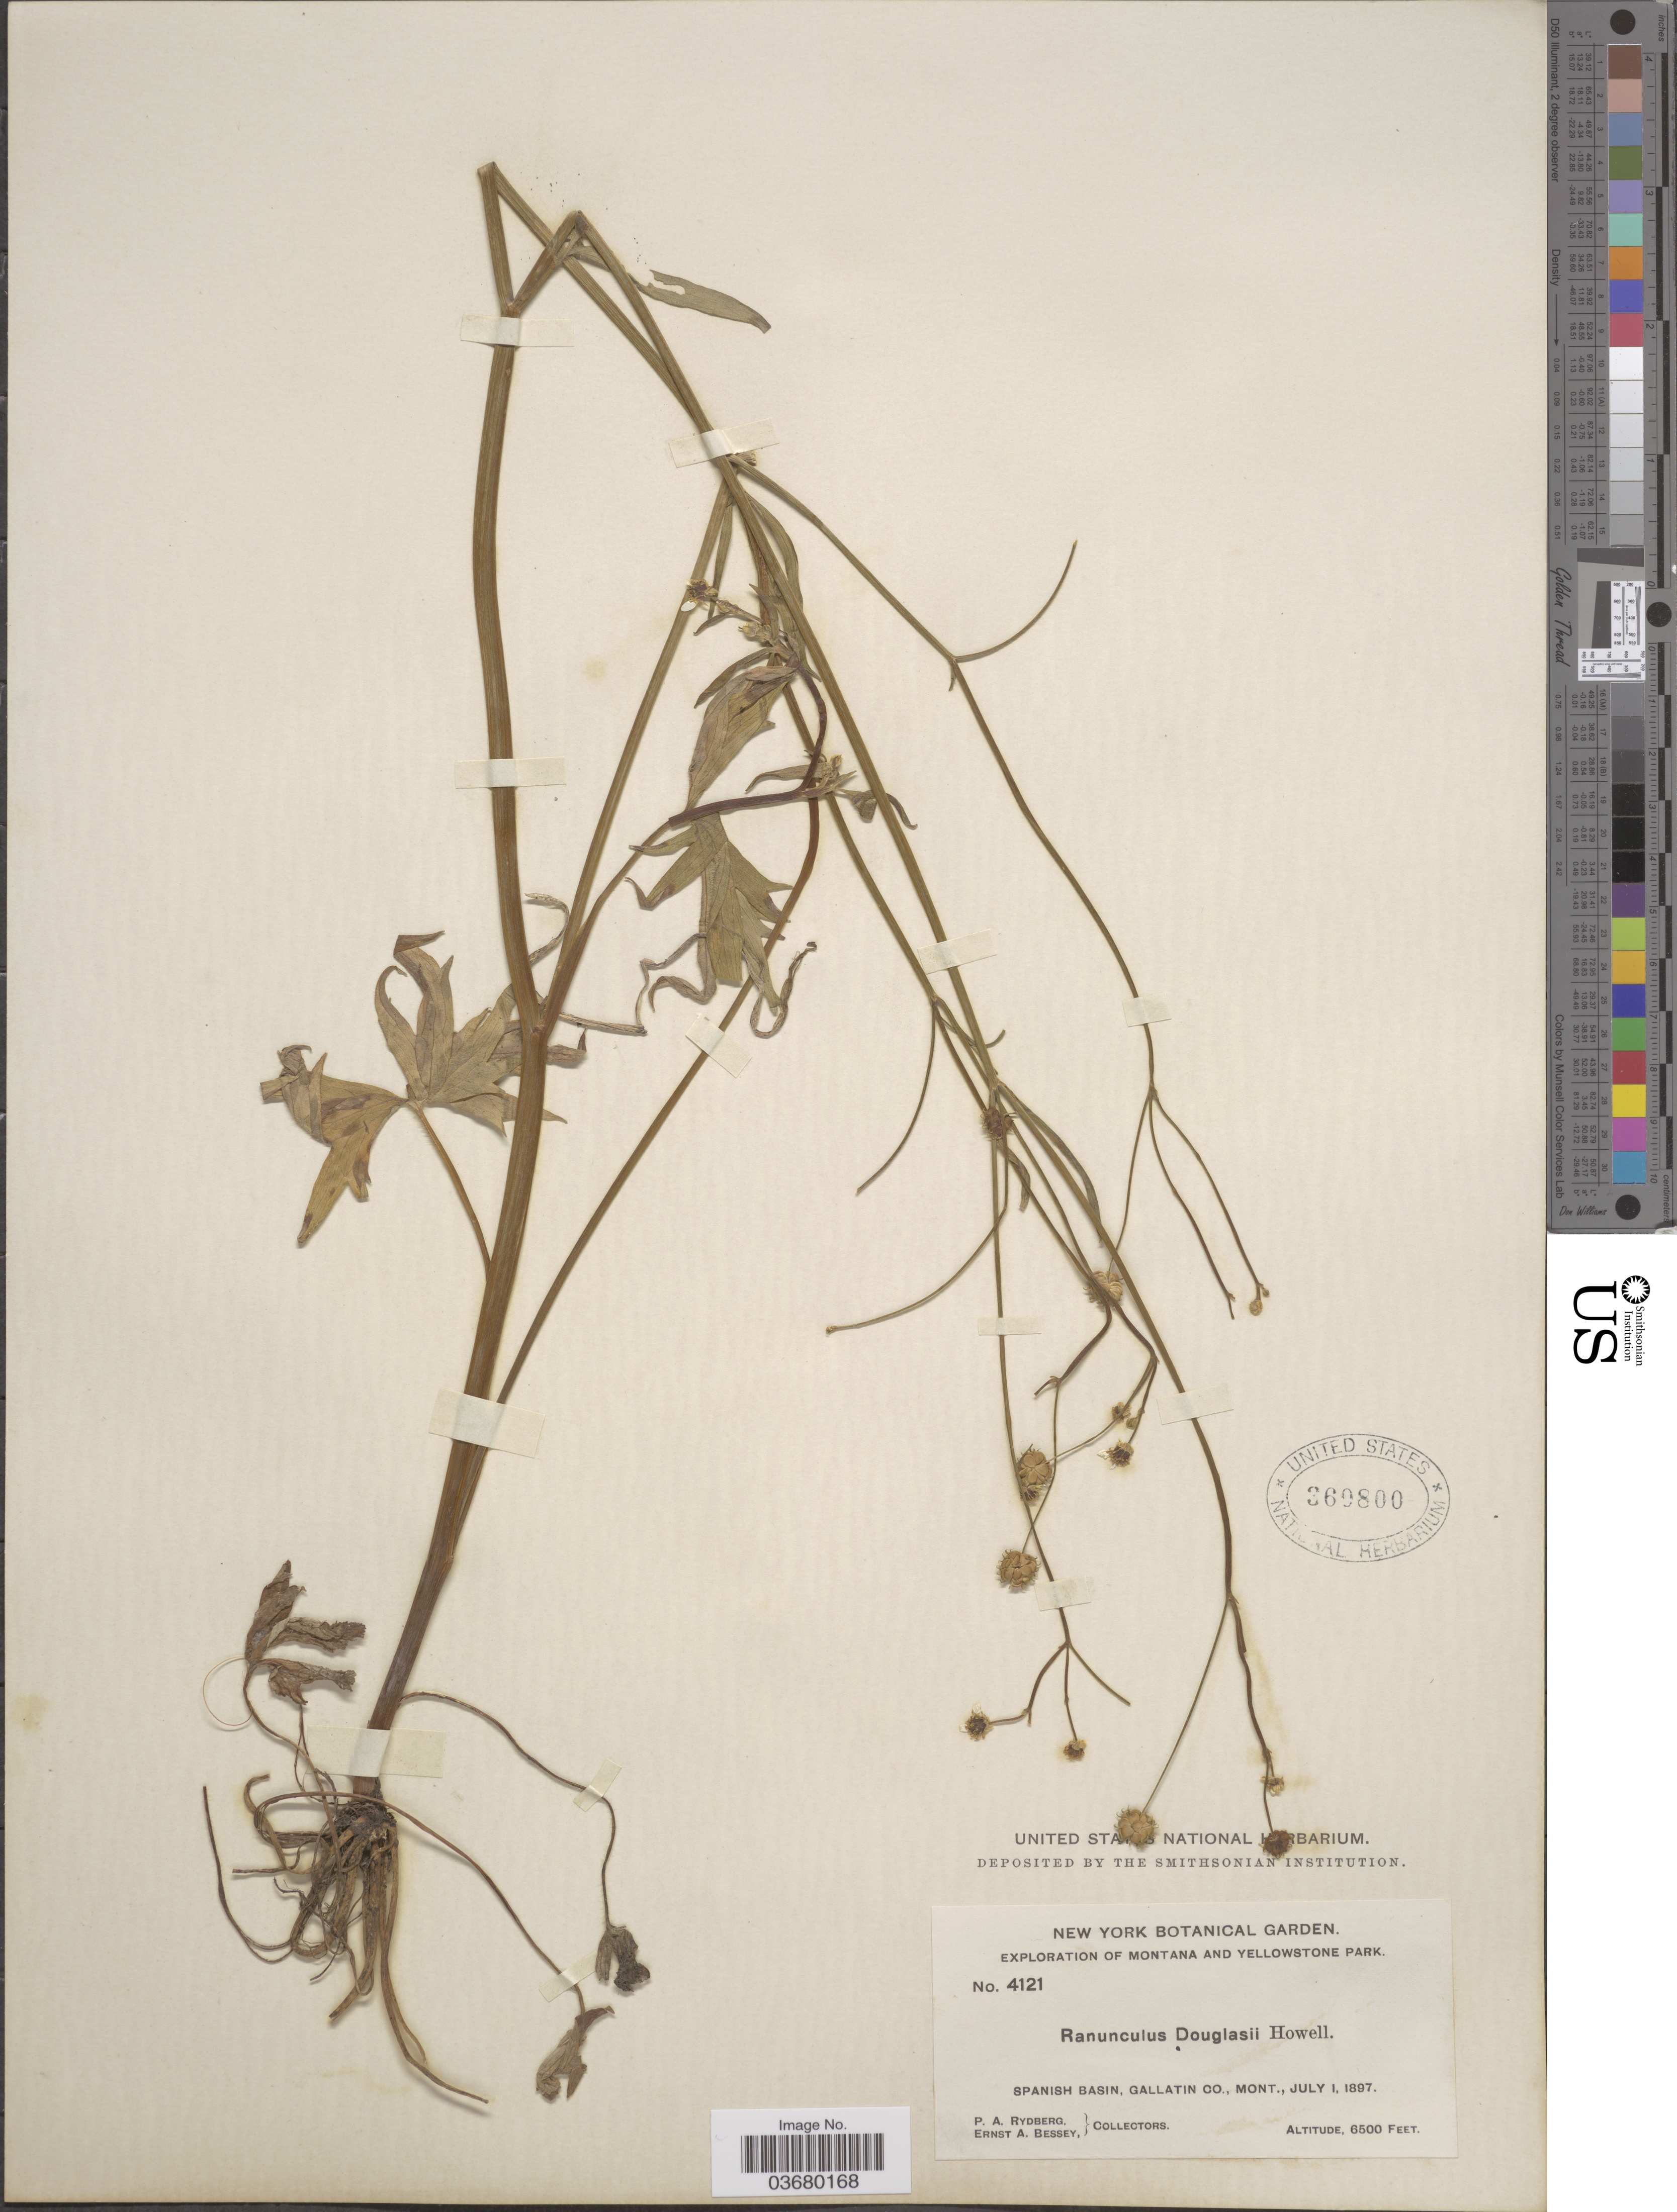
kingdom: Plantae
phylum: Tracheophyta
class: Magnoliopsida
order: Ranunculales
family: Ranunculaceae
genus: Ranunculus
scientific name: Ranunculus bongardii var. tenellus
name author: (A. Gray) Greene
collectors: P. A. Rydberg & E. A. Bessey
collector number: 4121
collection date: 1897-07-01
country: United States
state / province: Montana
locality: Yellowstone Park. Spanish Basin, Gallatin Co.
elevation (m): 1981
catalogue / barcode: US 360800